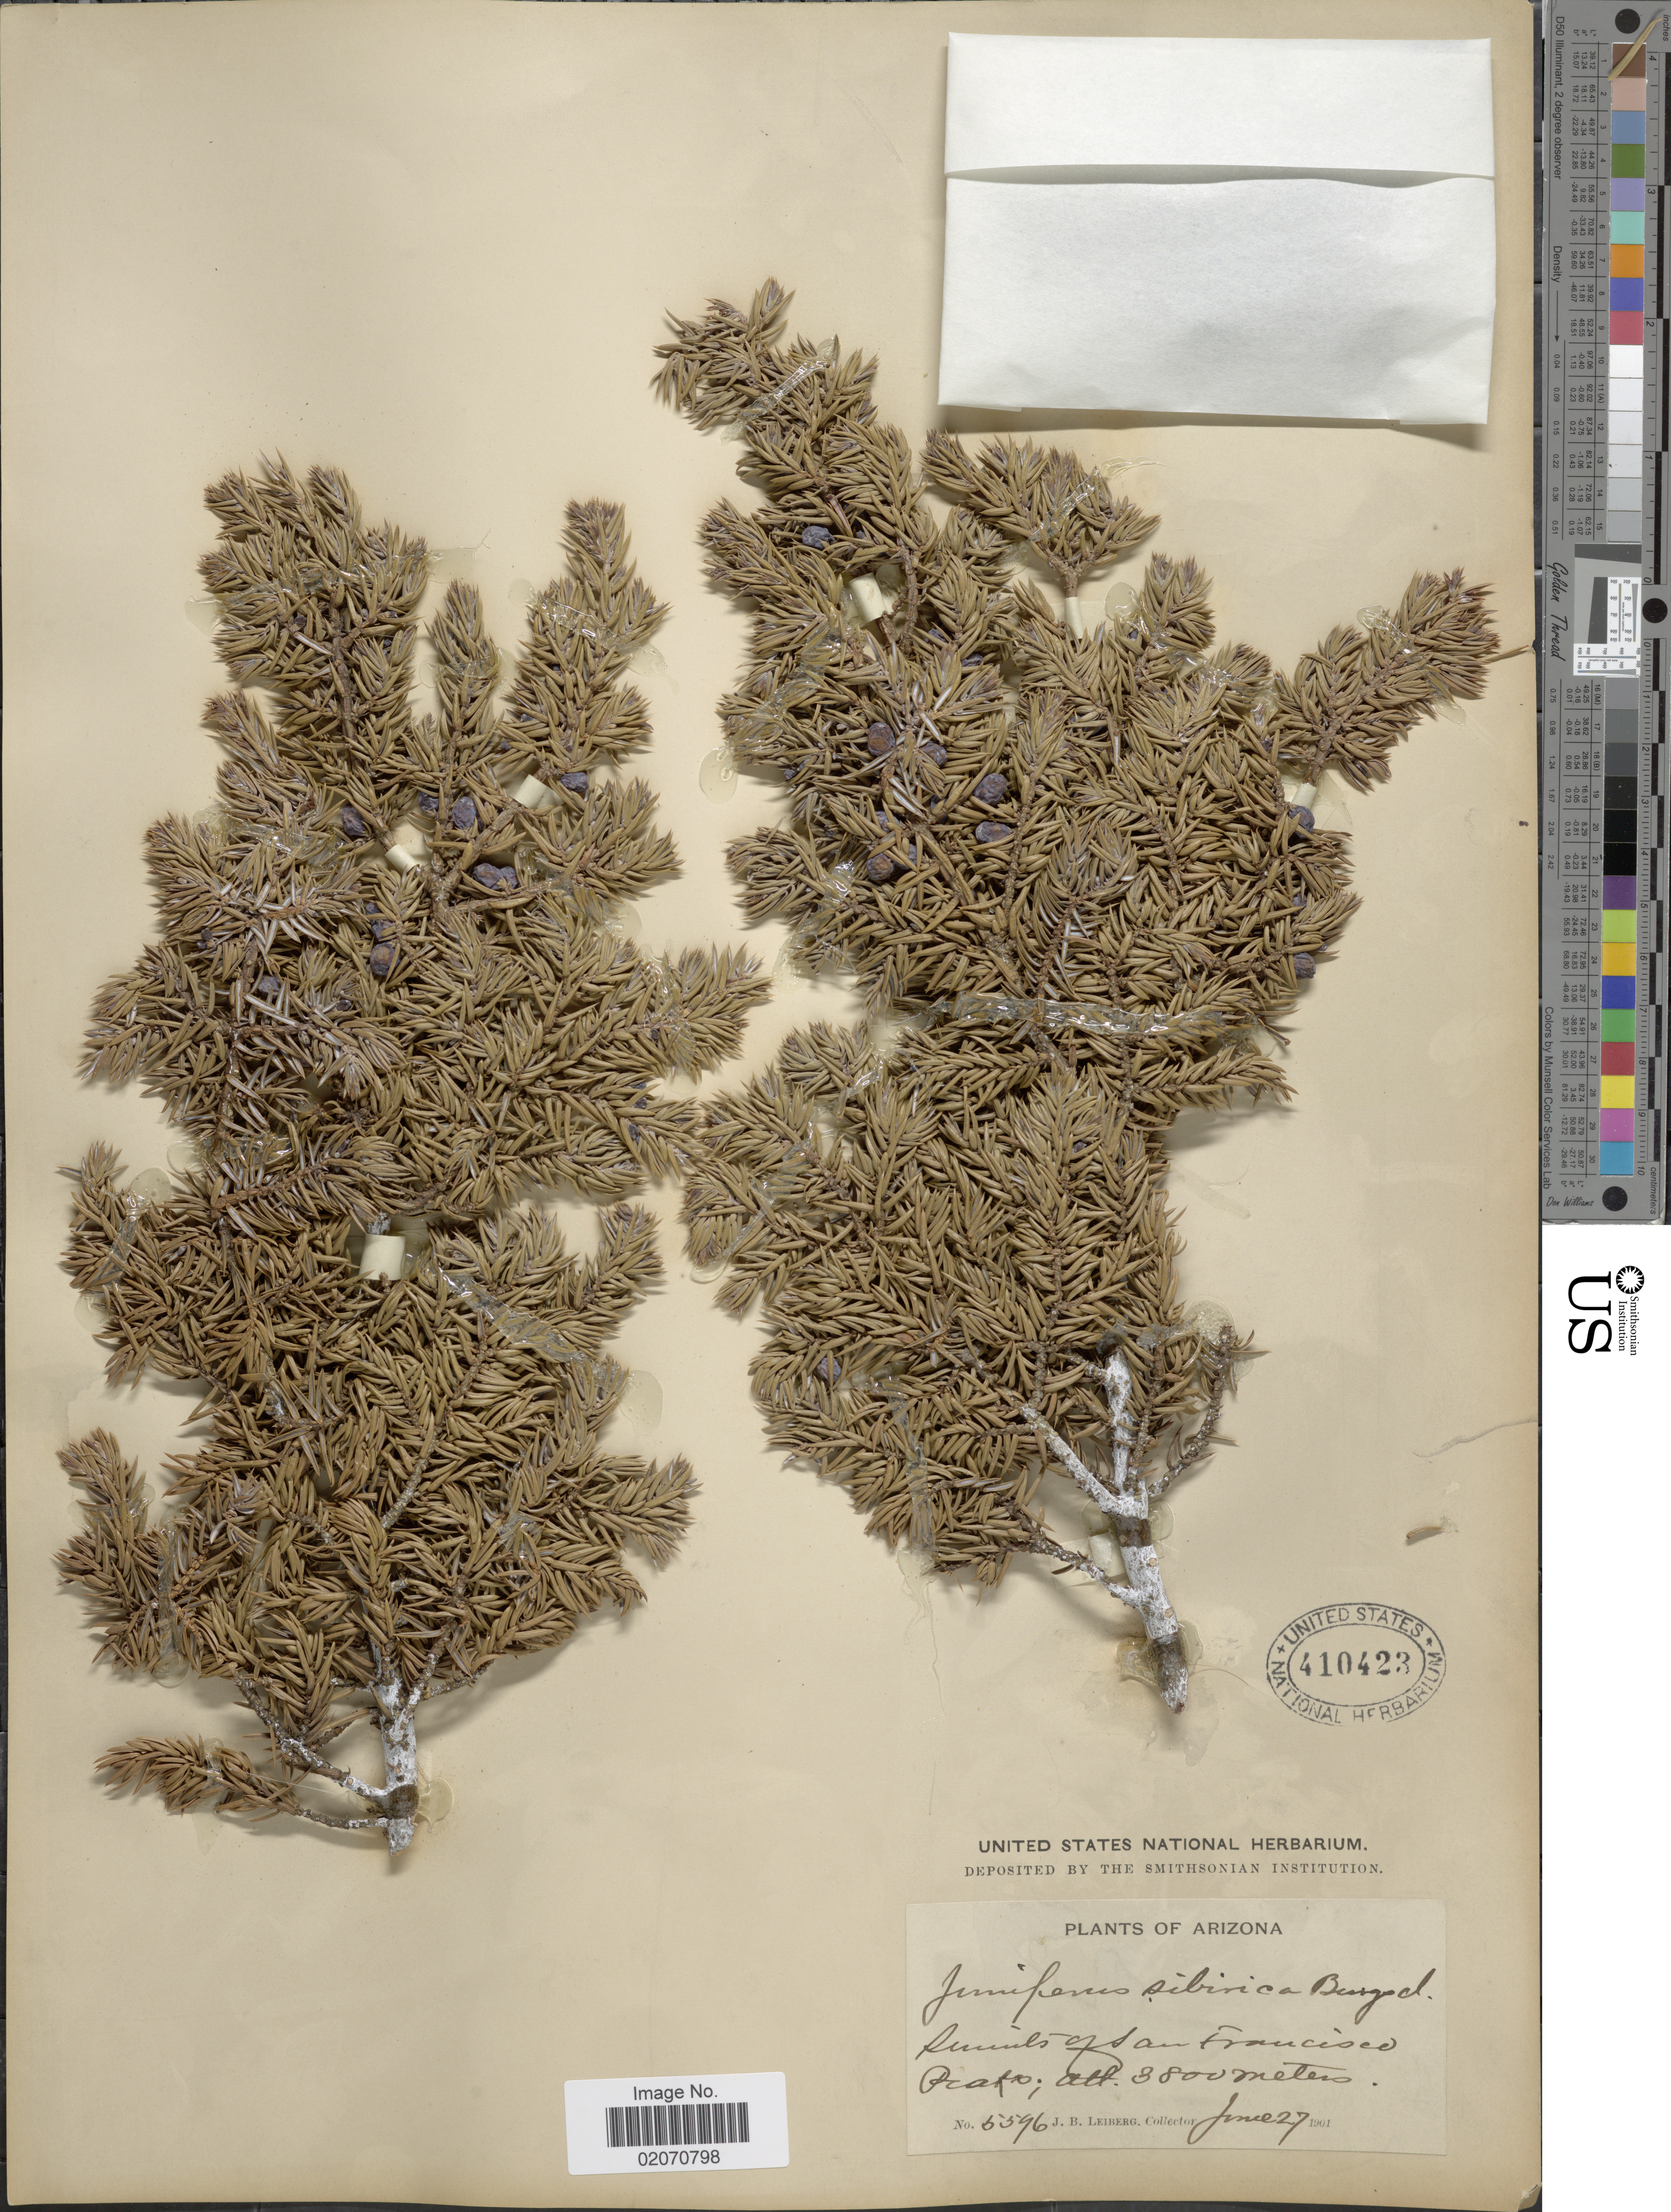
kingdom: Plantae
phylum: Tracheophyta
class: Pinopsida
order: Pinales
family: Cupressaceae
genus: Juniperus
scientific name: Juniperus communis subsp. nana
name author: (Willd.) Syme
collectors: J. B. Leiberg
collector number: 5596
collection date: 1901-06-27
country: United States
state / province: Arizona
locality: Summits of San Francisco Peak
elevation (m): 3800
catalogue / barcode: US 410423